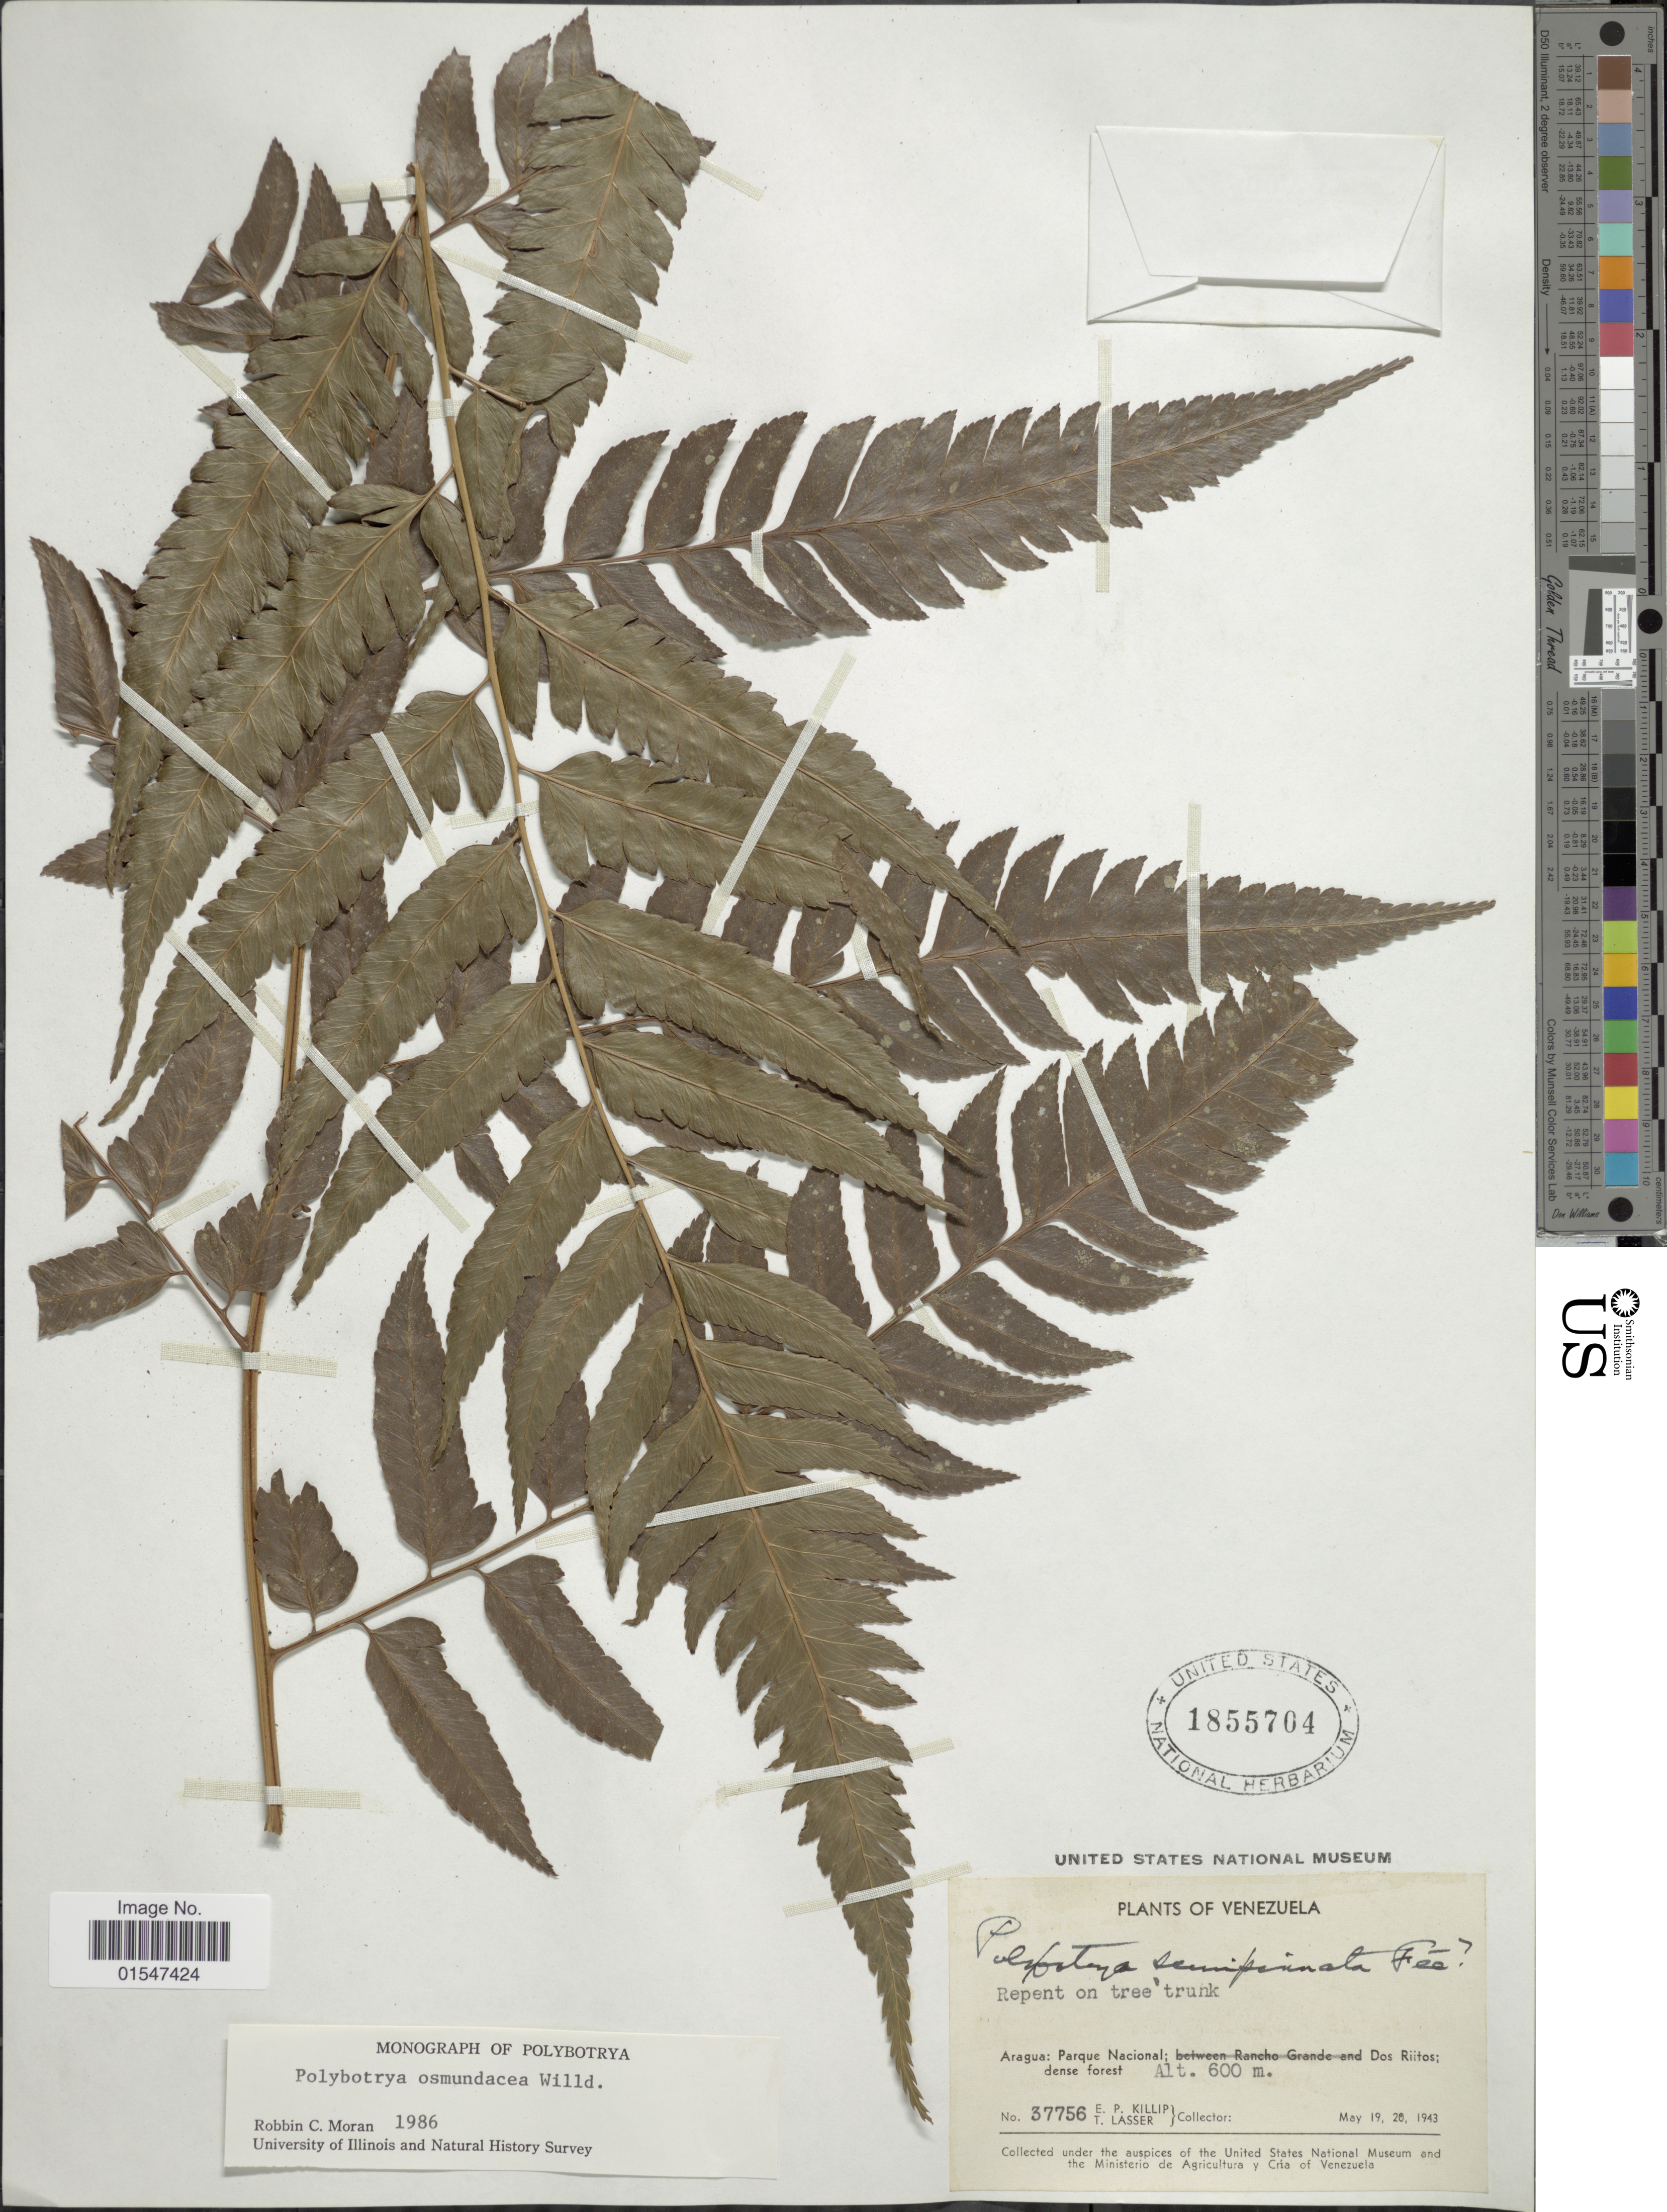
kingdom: Plantae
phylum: Tracheophyta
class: Polypodiopsida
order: Polypodiales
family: Dryopteridaceae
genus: Polybotrya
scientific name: Polybotrya osmundacea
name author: Humb. & Bonpl. ex Willd.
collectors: E. P. Killip & T. Lasser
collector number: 37756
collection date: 1943-05-19/1943-05-20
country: Venezuela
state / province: Aragua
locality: Venezuela, Parque Nacional, Dos Riitos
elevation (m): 600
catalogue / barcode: US 1855704